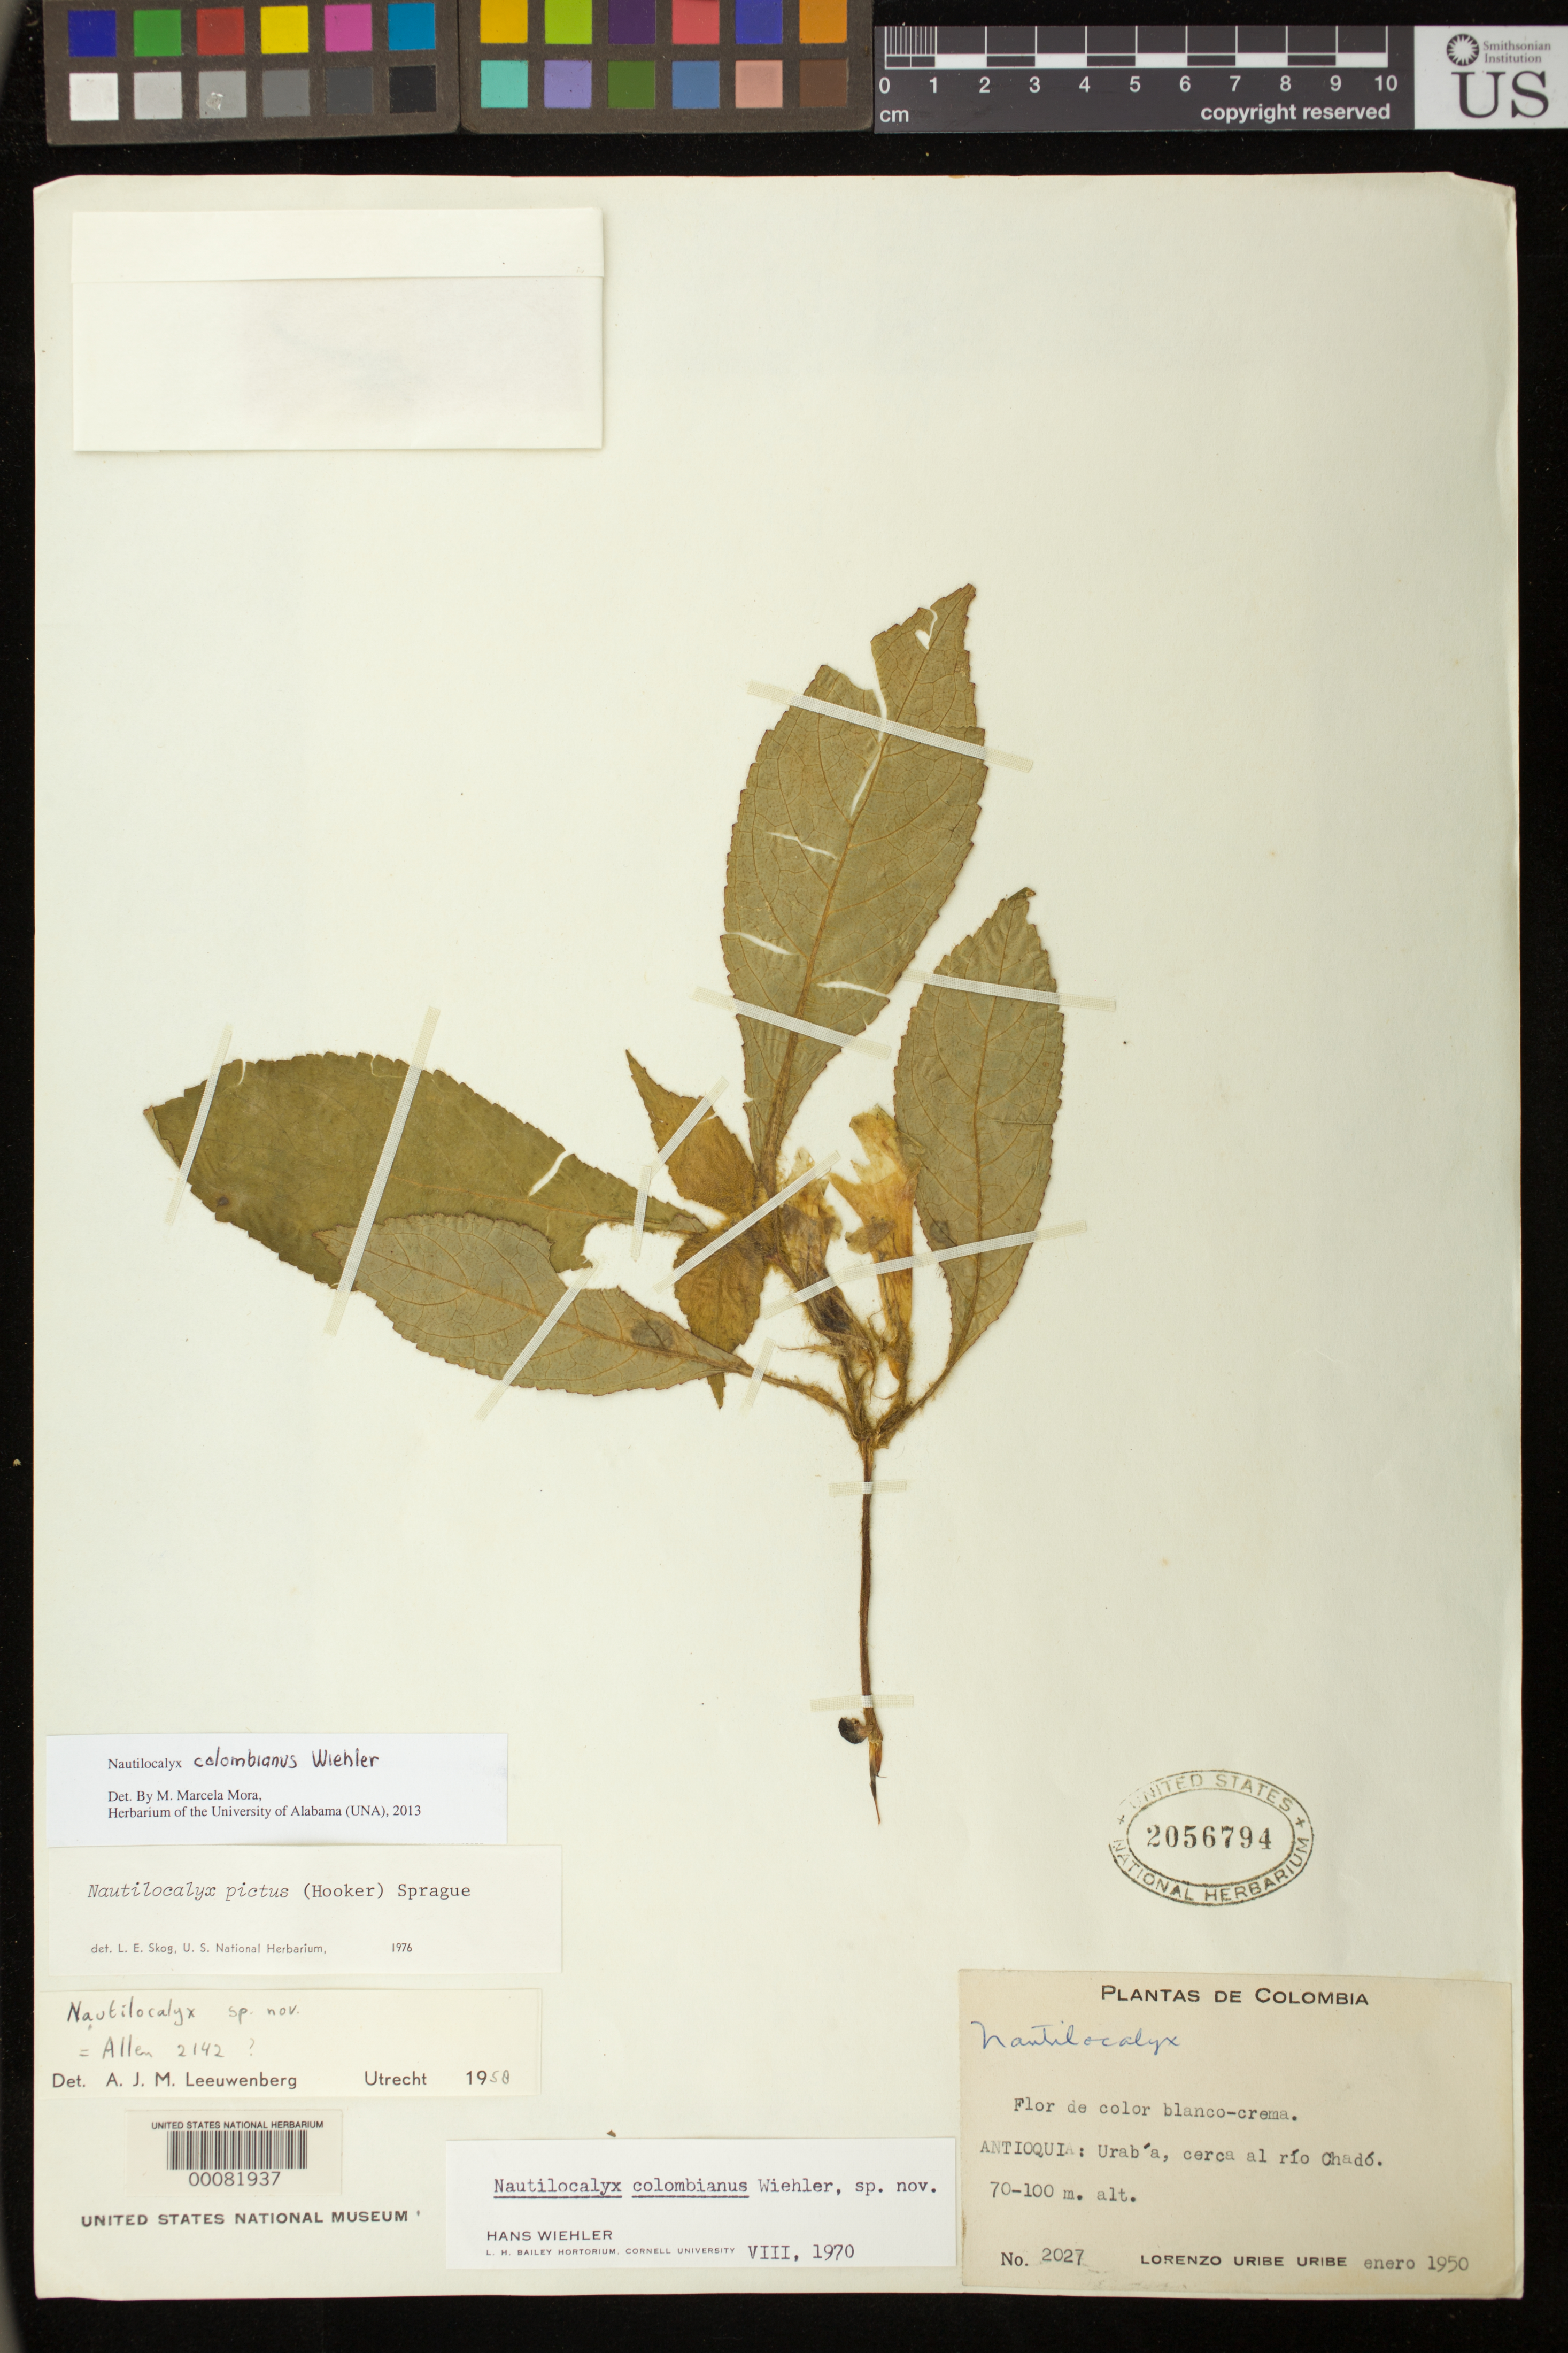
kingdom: Plantae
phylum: Tracheophyta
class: Magnoliopsida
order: Lamiales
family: Gesneriaceae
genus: Nautilocalyx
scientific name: Nautilocalyx colombianus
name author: Wiehler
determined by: Mora, M. Marcela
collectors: L. Uribe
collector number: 2027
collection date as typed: Jan 1950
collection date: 1950-01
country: Colombia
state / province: Antioquia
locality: Urab'a, near Rio Chado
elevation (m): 70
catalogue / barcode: US 2056794